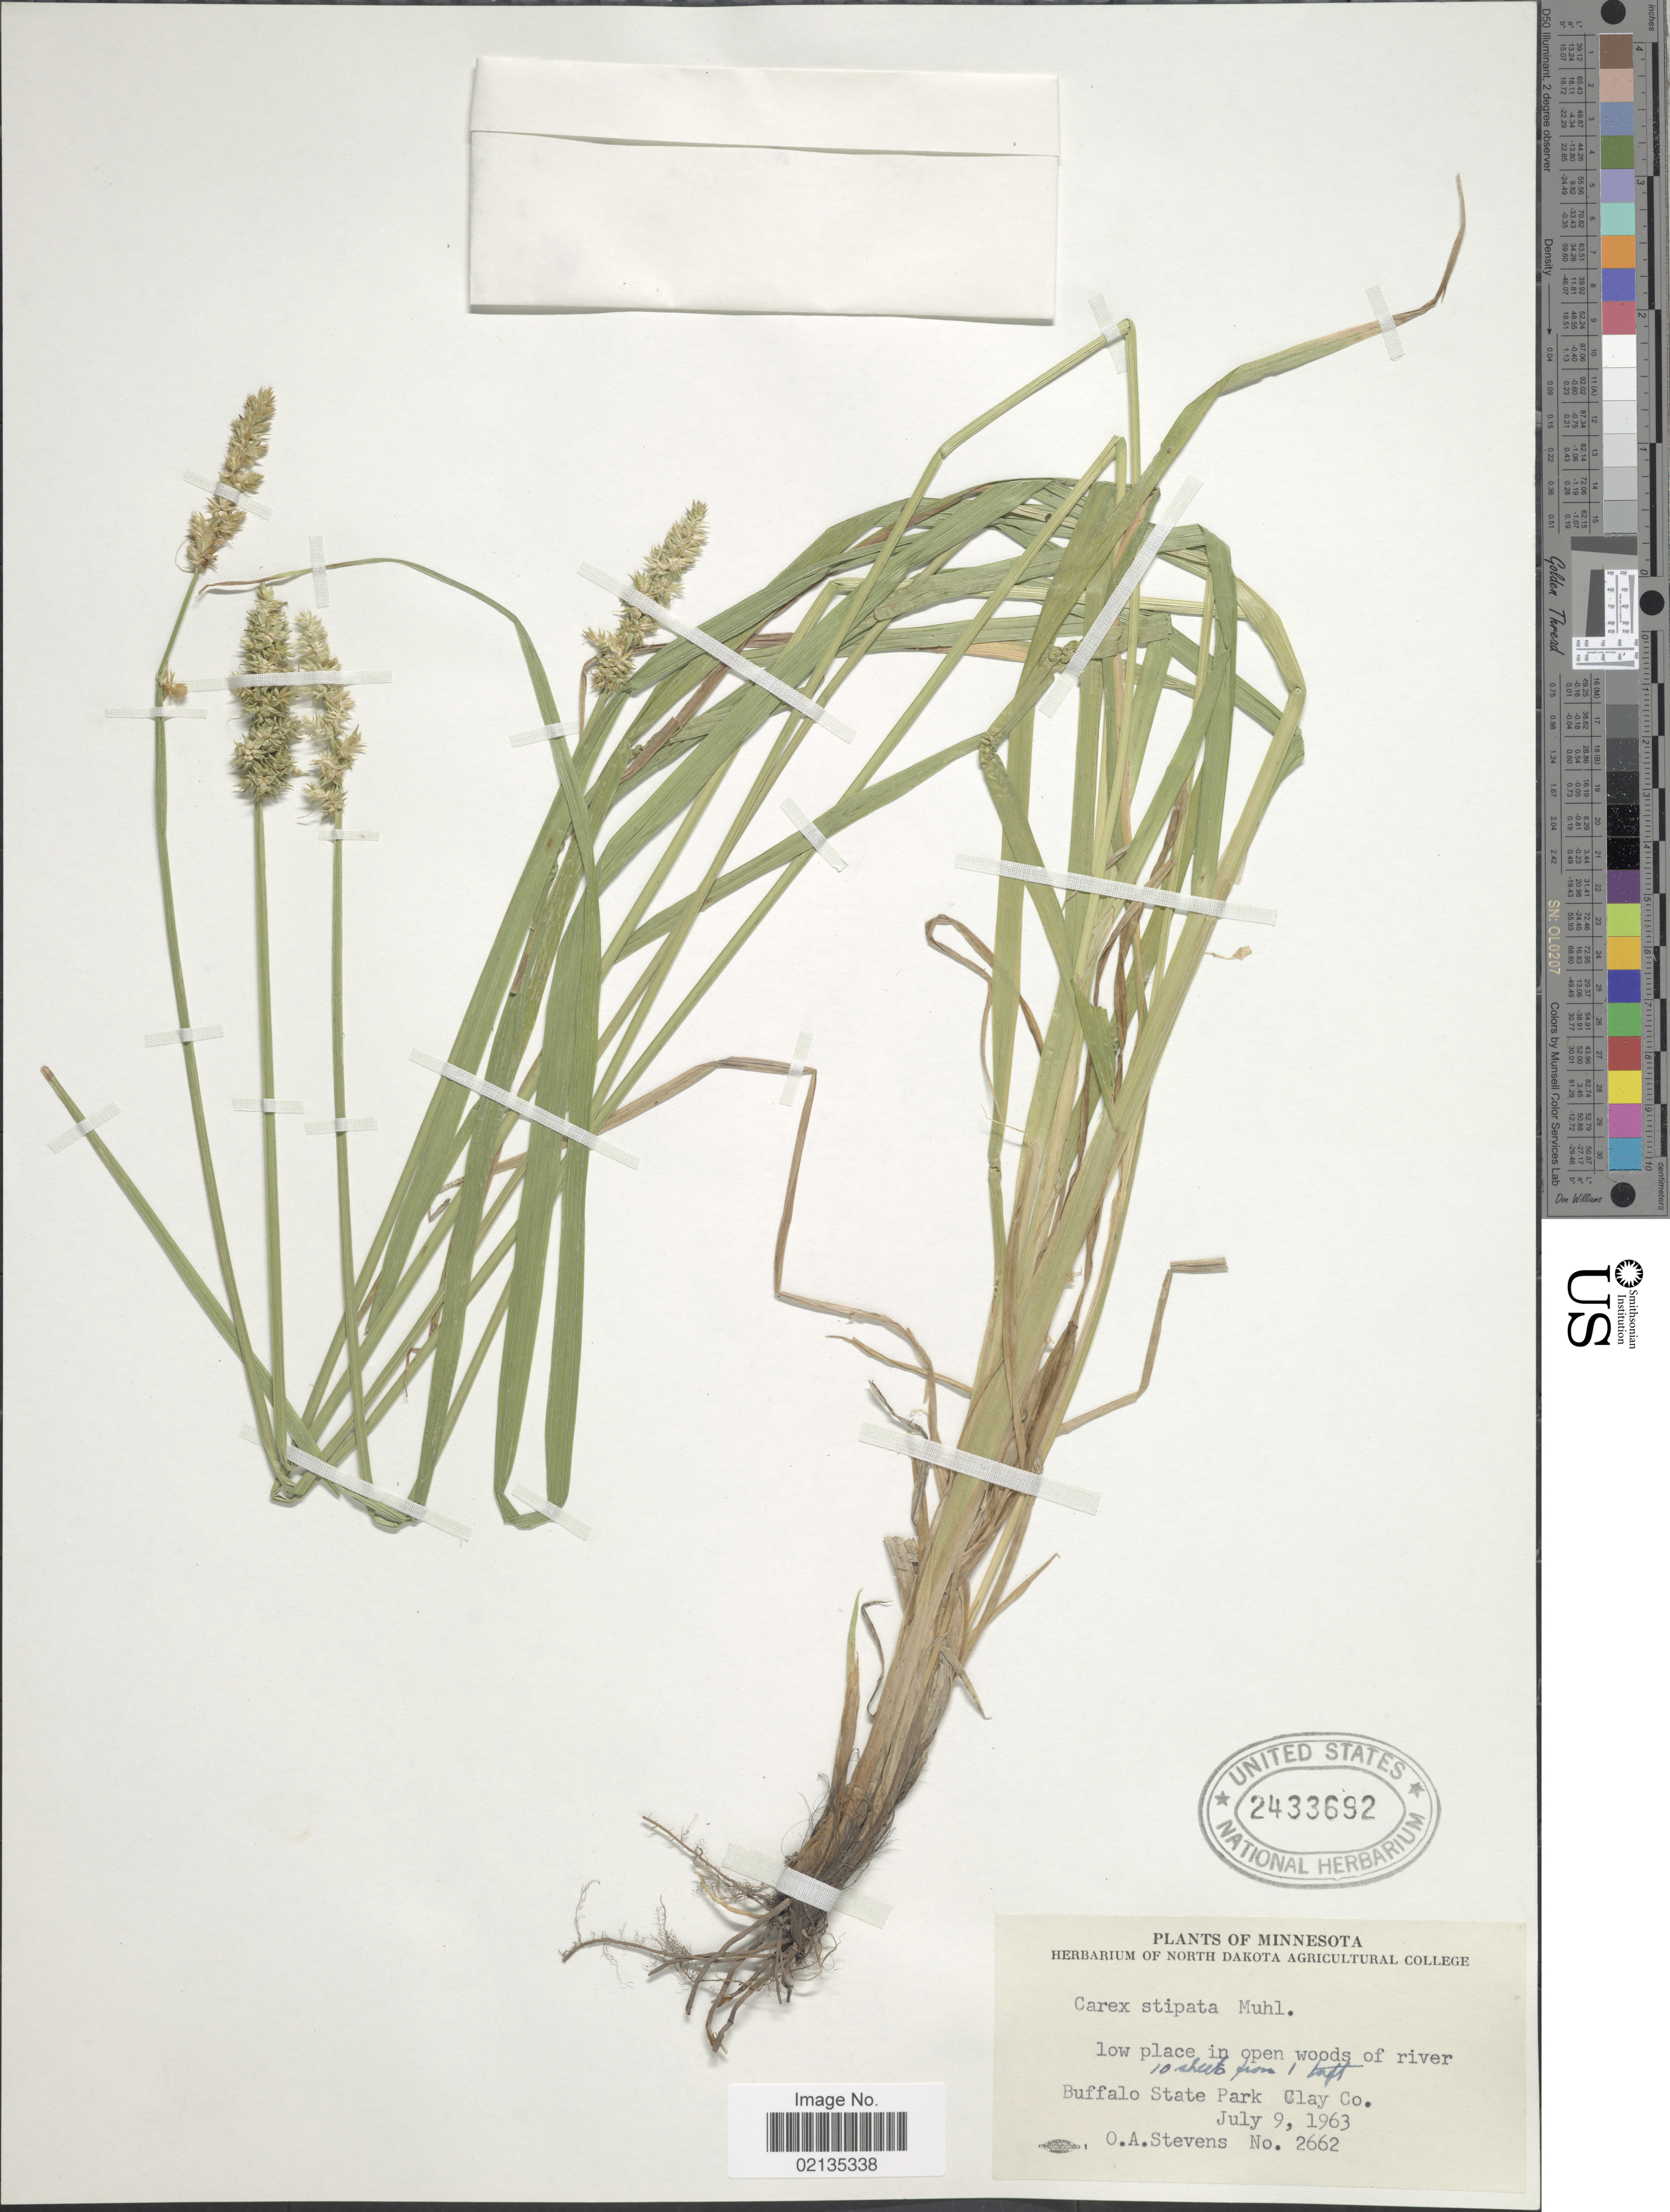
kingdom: Plantae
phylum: Tracheophyta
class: Liliopsida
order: Poales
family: Cyperaceae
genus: Carex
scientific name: Carex stipata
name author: Muhl. ex Willd.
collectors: O. A. Stevens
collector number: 2662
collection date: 1963-07-09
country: United States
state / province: Michigan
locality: Low place in open woods of river, Buffalo State Park, Clay Co.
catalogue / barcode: US 2433692